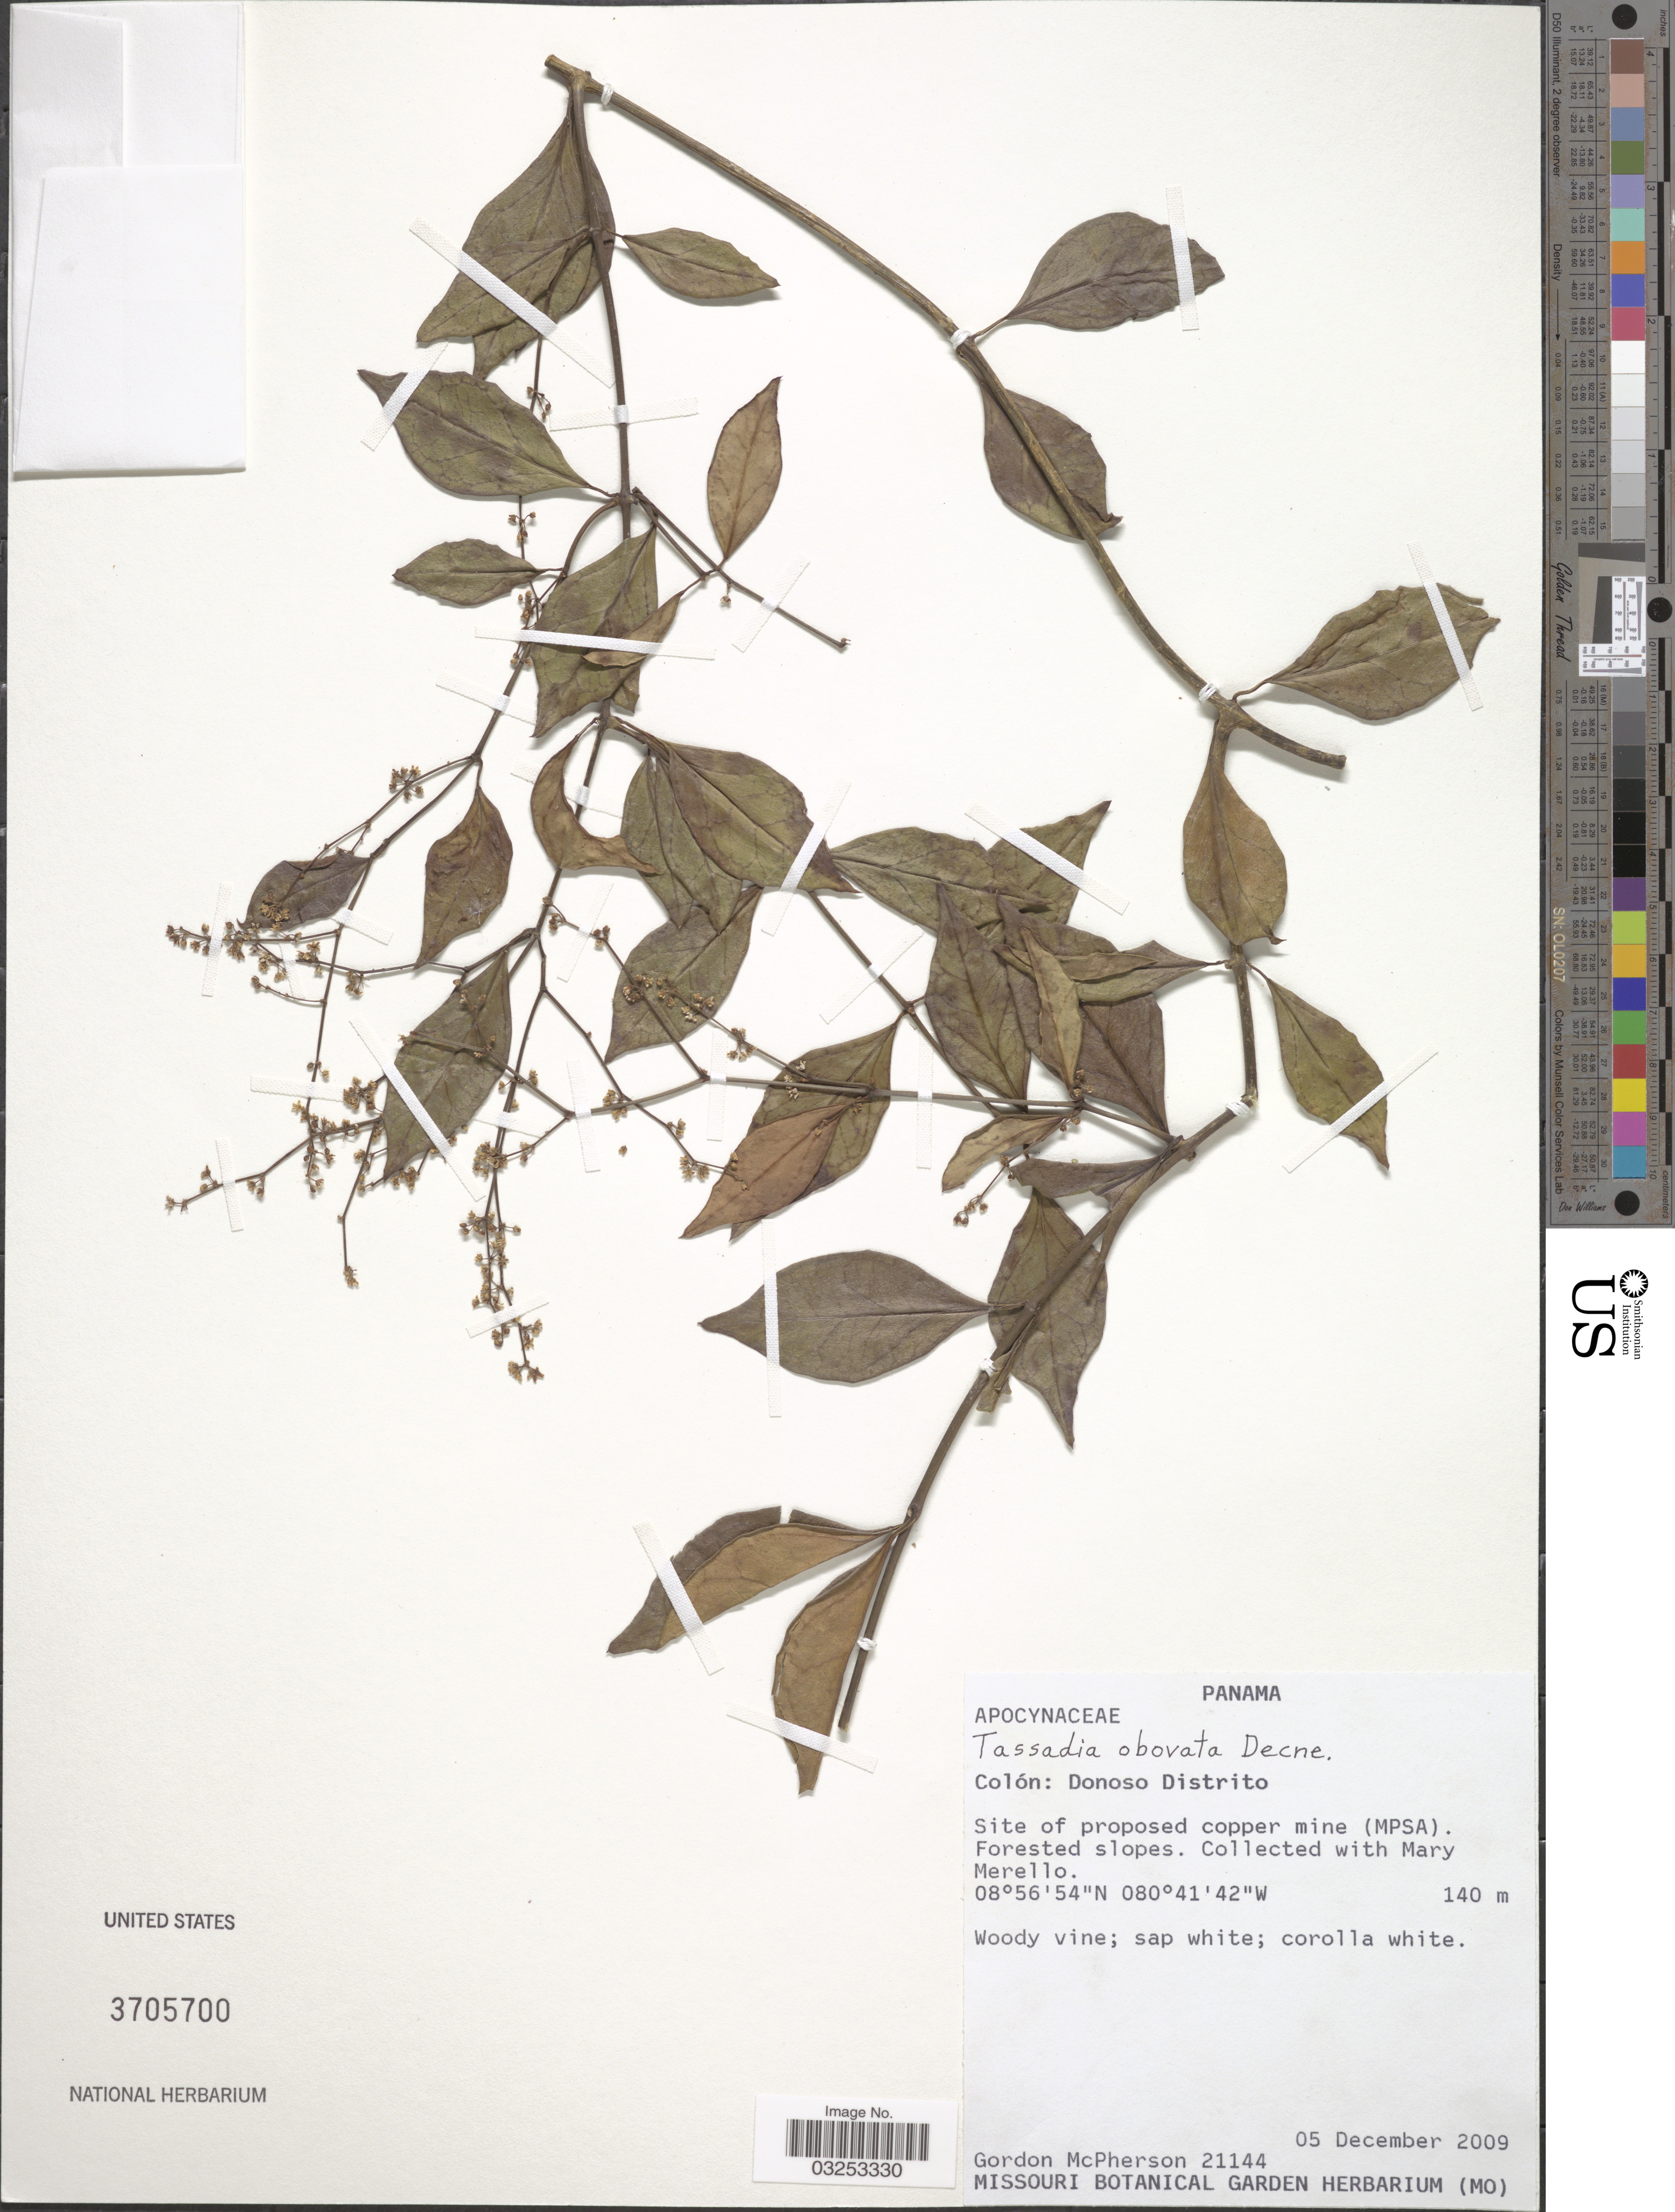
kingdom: Plantae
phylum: Tracheophyta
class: Magnoliopsida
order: Gentianales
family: Apocynaceae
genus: Tassadia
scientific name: Tassadia obovata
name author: Decne.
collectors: G. D. McPherson & M. Merello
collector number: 21144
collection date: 2009-12-05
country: Panama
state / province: Colón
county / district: Donoso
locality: Donoso Distrito. Site of proposed copper mine (MPSA). Forested slopes.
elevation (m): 140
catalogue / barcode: US 3705700